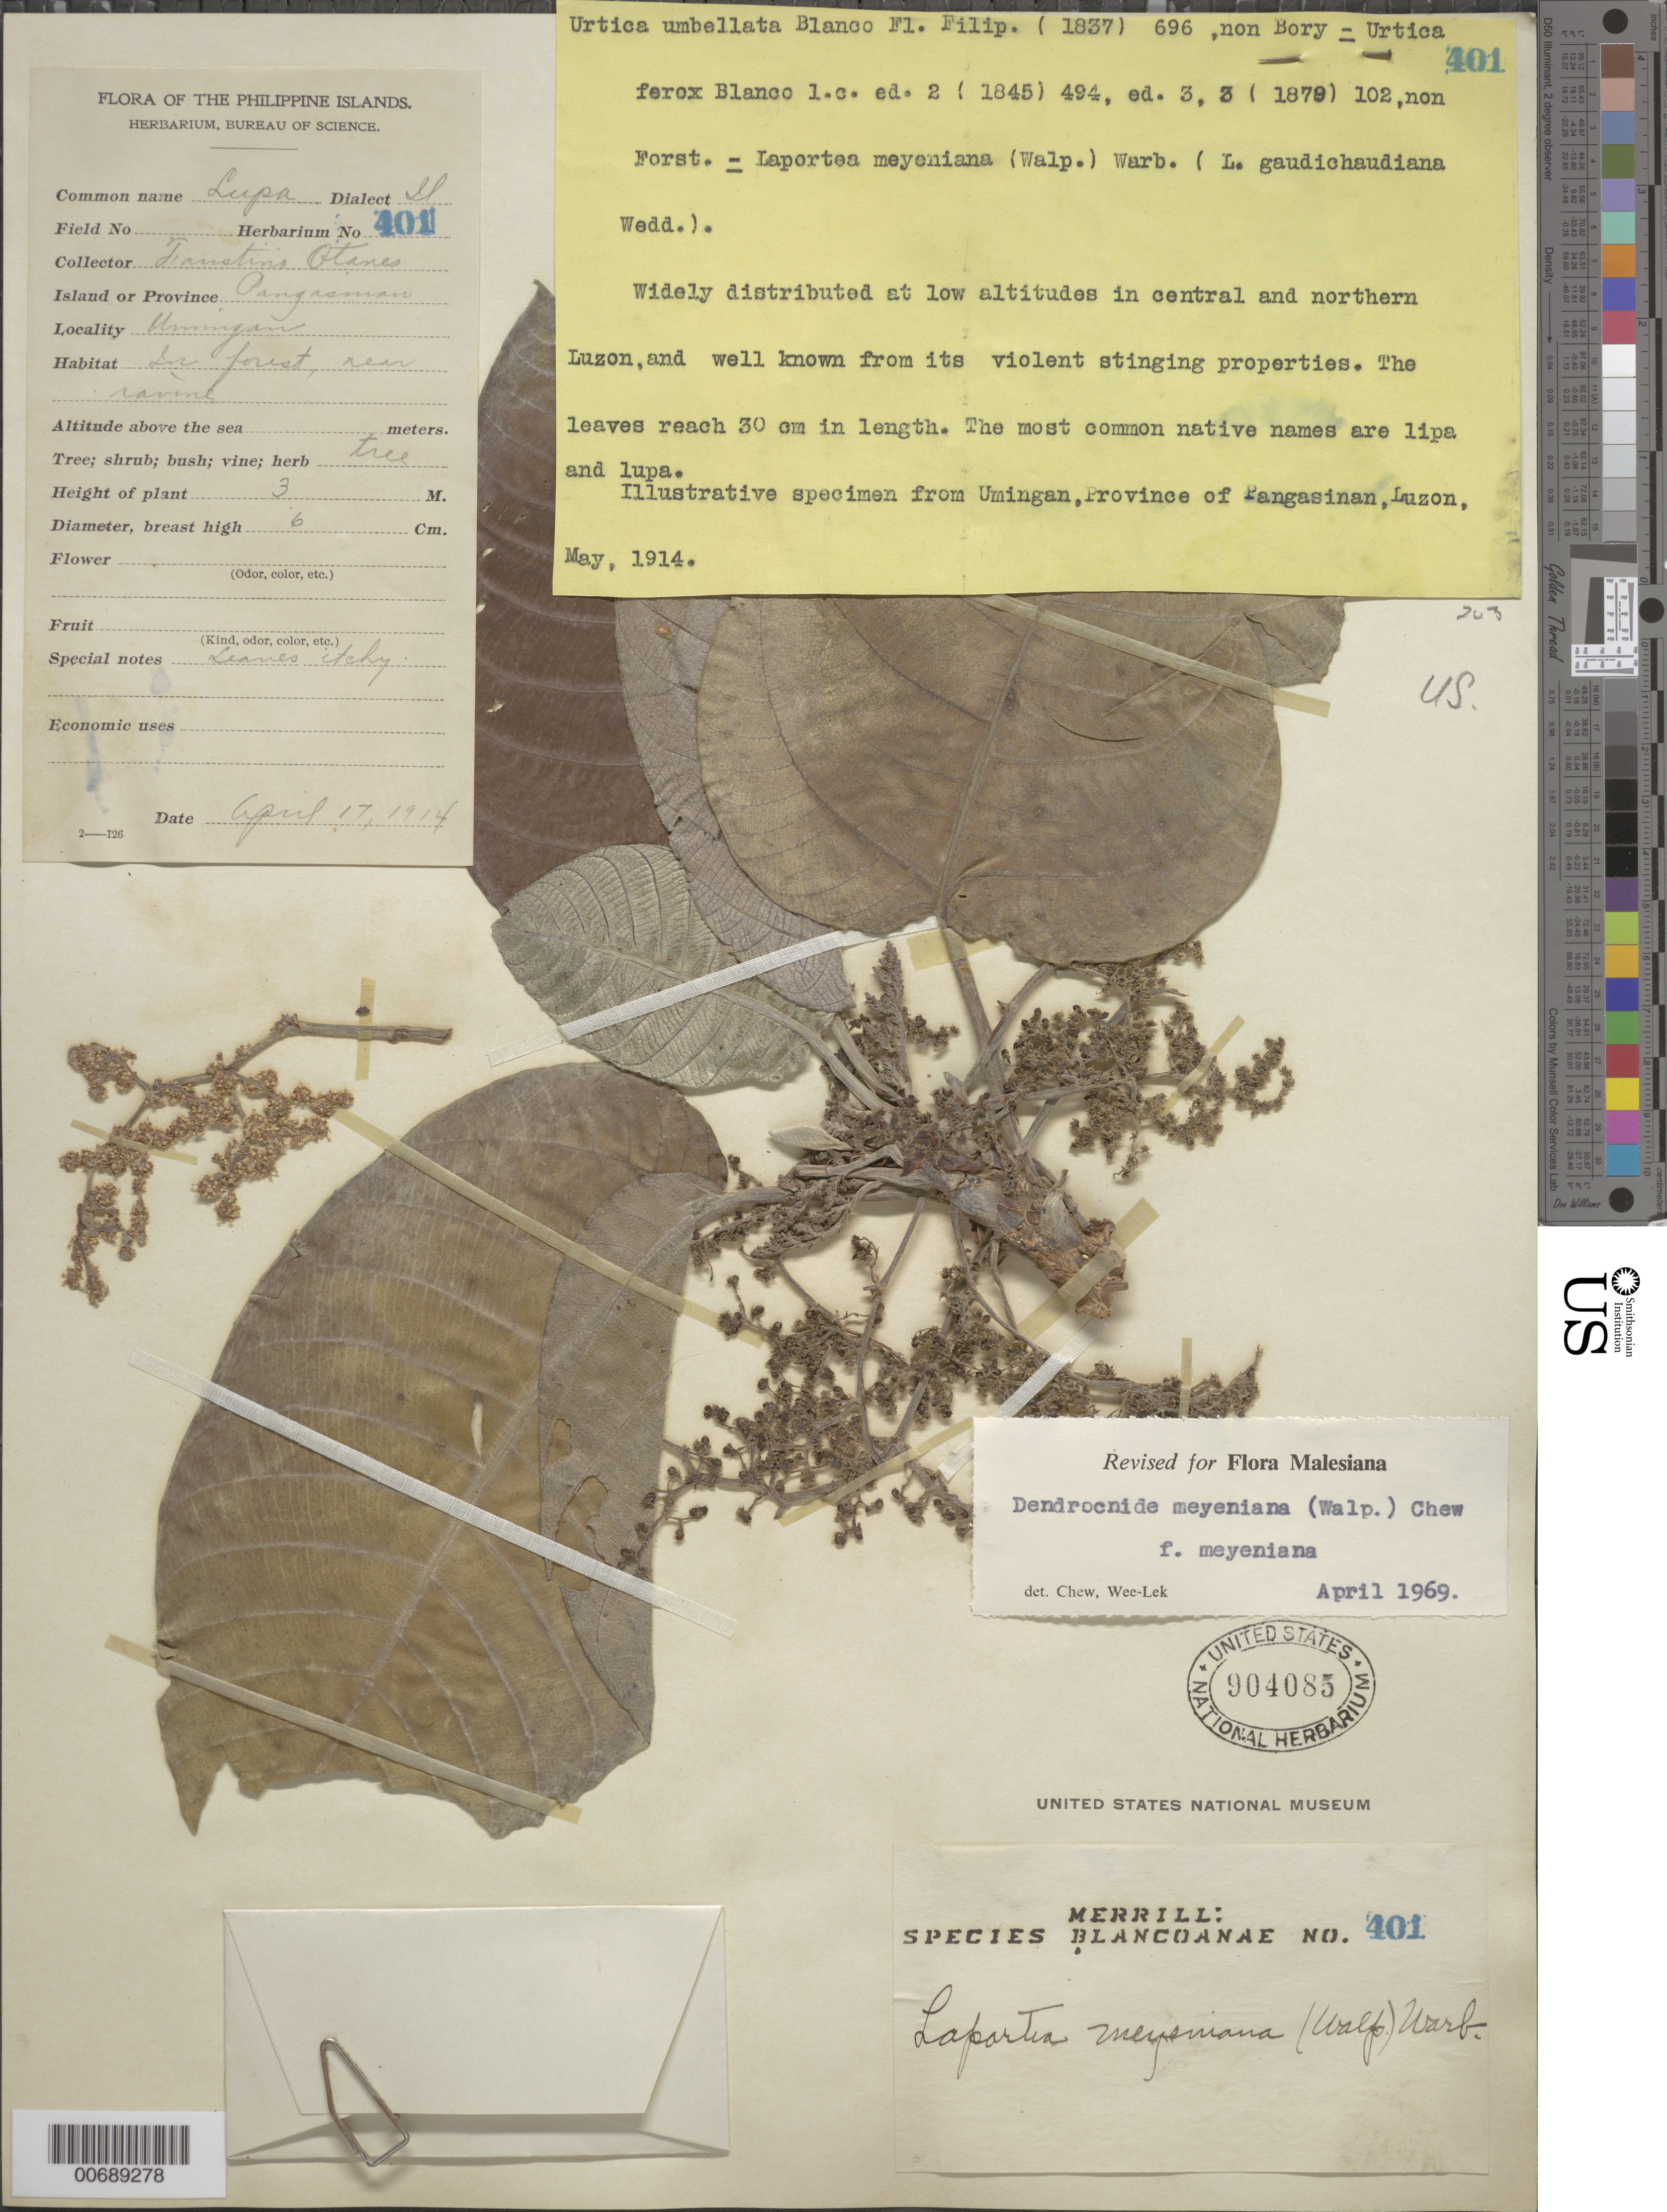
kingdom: Plantae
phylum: Tracheophyta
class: Magnoliopsida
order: Rosales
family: Urticaceae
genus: Dendrocnide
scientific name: Dendrocnide meyeniana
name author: (Walp.) Chew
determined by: Chew, Wee-Lek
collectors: F. Q. Otanes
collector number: Sp. Blancoan. 0401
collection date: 1914-05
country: Philippines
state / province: Ilocos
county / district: Pangasinan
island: Luzon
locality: Umingan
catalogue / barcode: US 904085